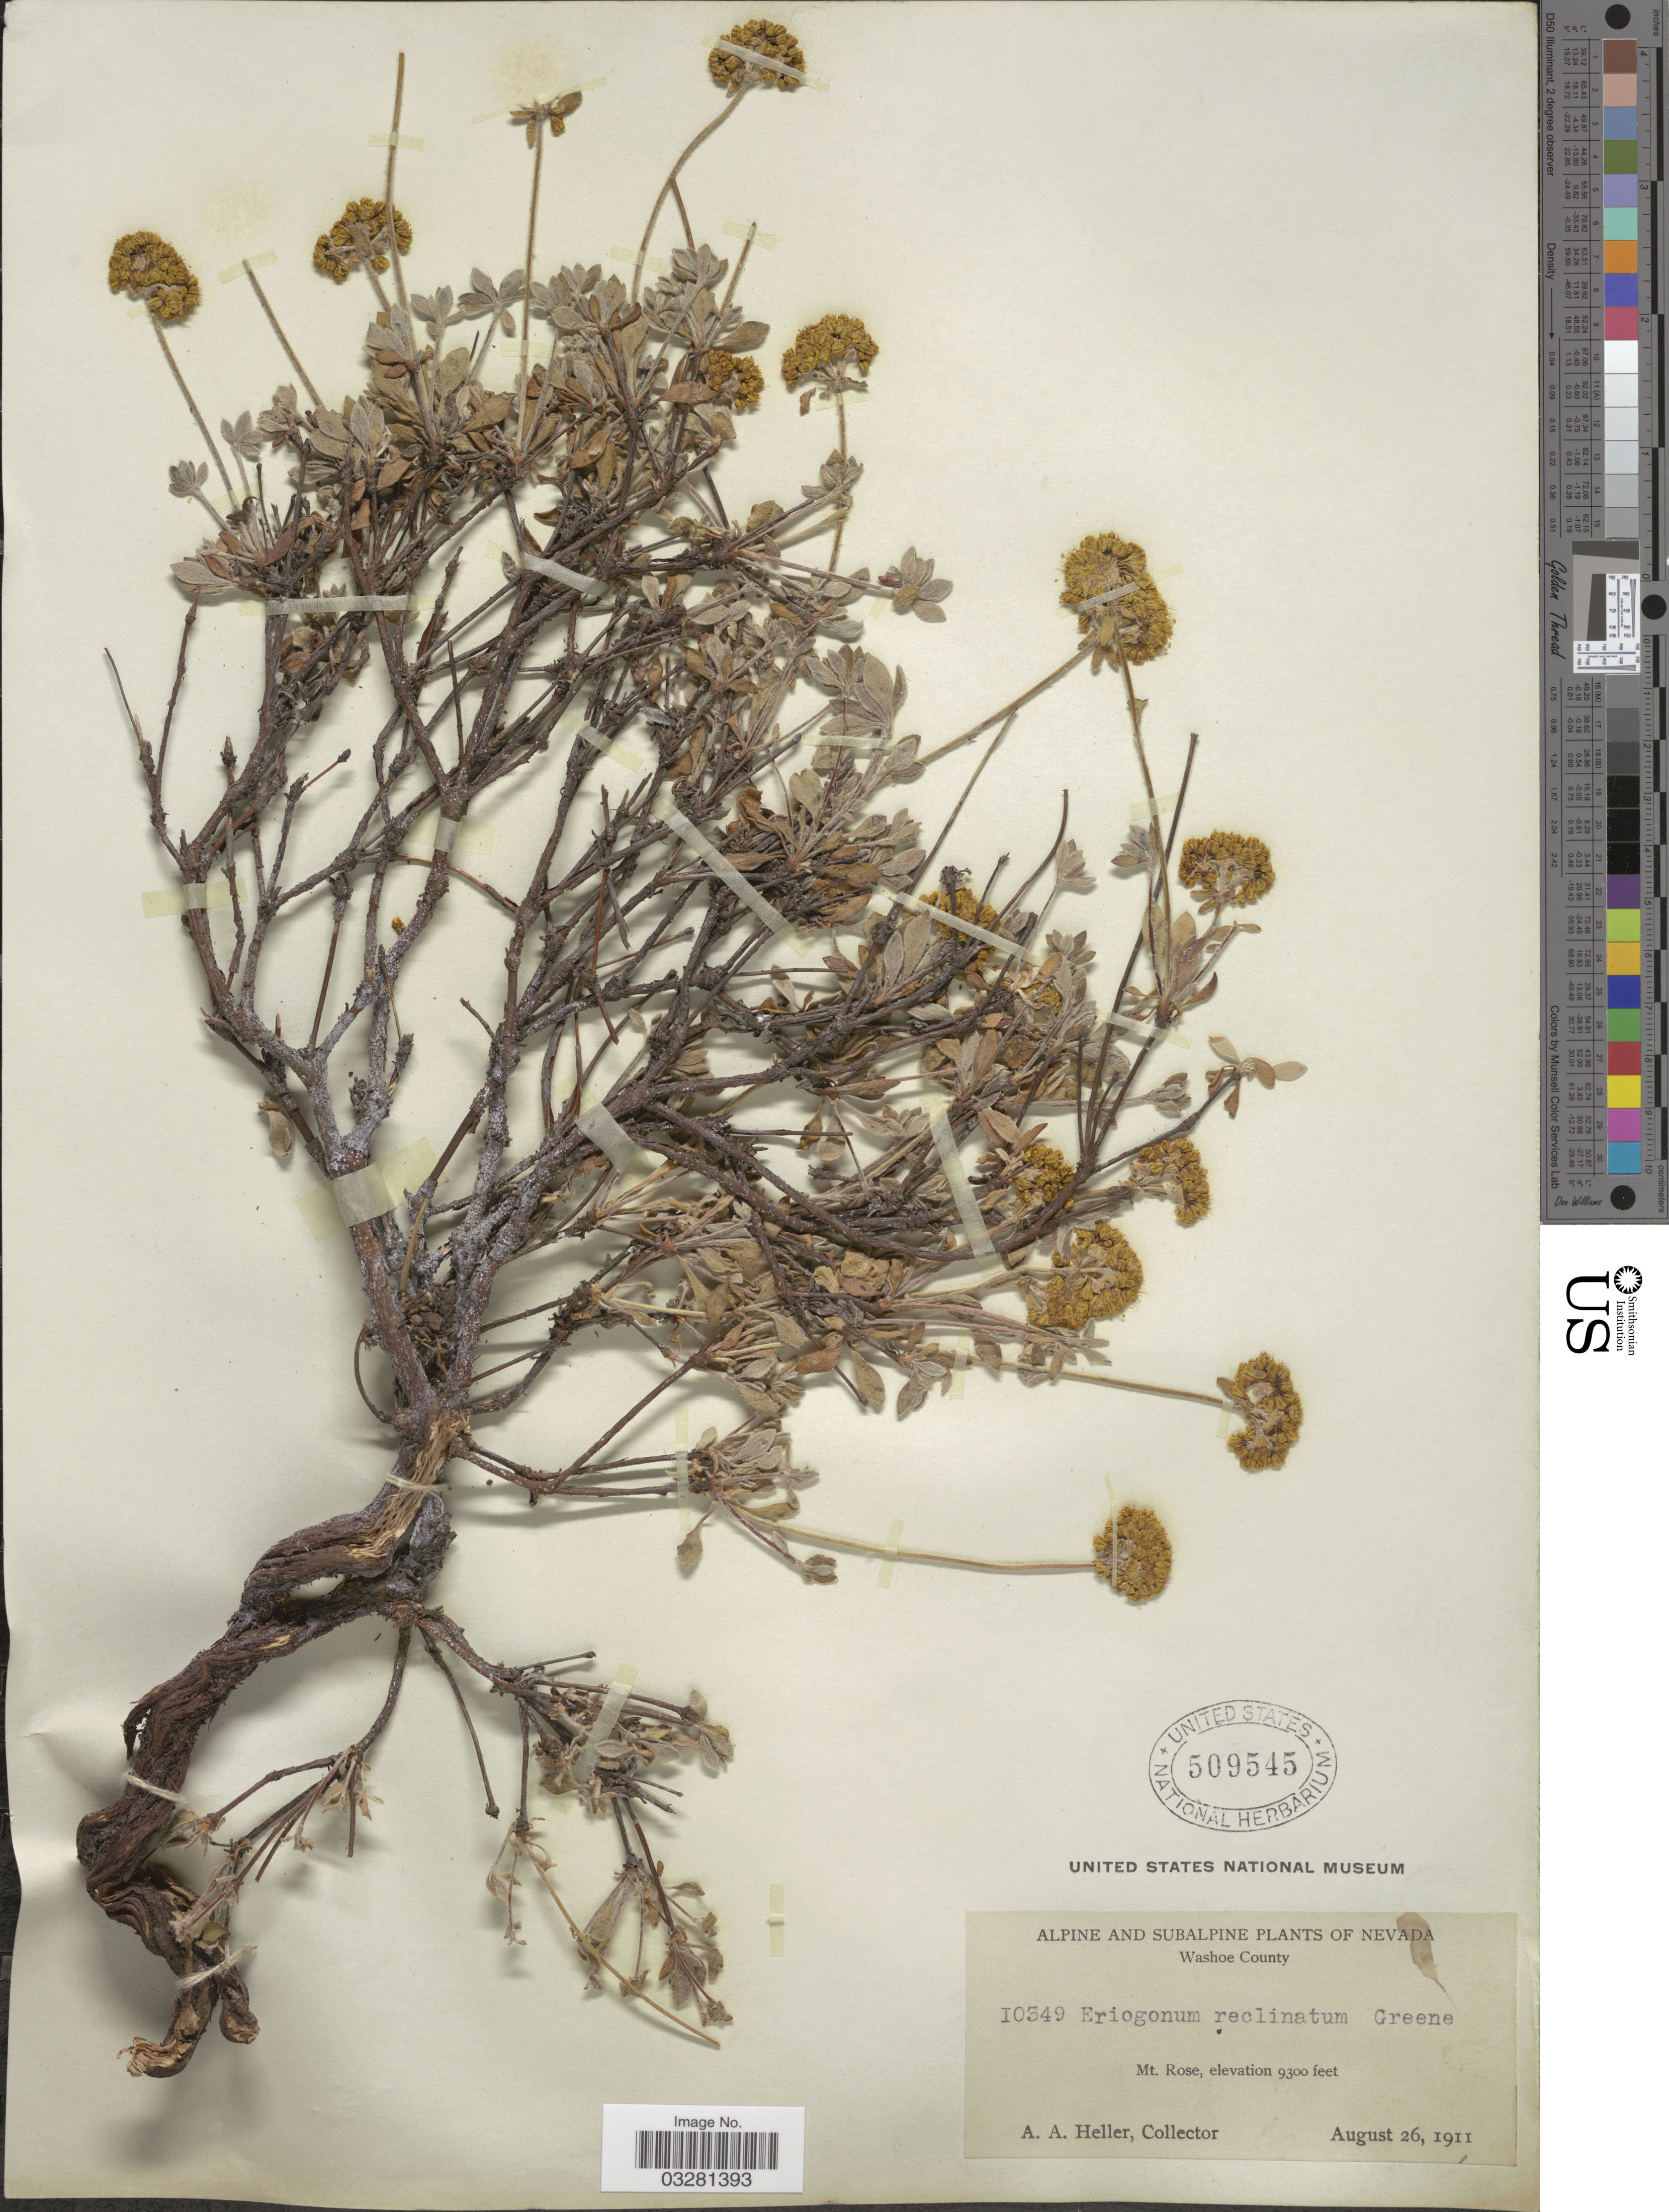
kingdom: Plantae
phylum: Tracheophyta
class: Magnoliopsida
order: Caryophyllales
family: Polygonaceae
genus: Eriogonum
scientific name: Eriogonum umbellatum var. umbellatum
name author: Torr.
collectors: A. A. Heller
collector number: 10349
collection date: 1911-08-26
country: United States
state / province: Nevada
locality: Washoe County. Mt. Rose.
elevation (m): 2835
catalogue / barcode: US 509545